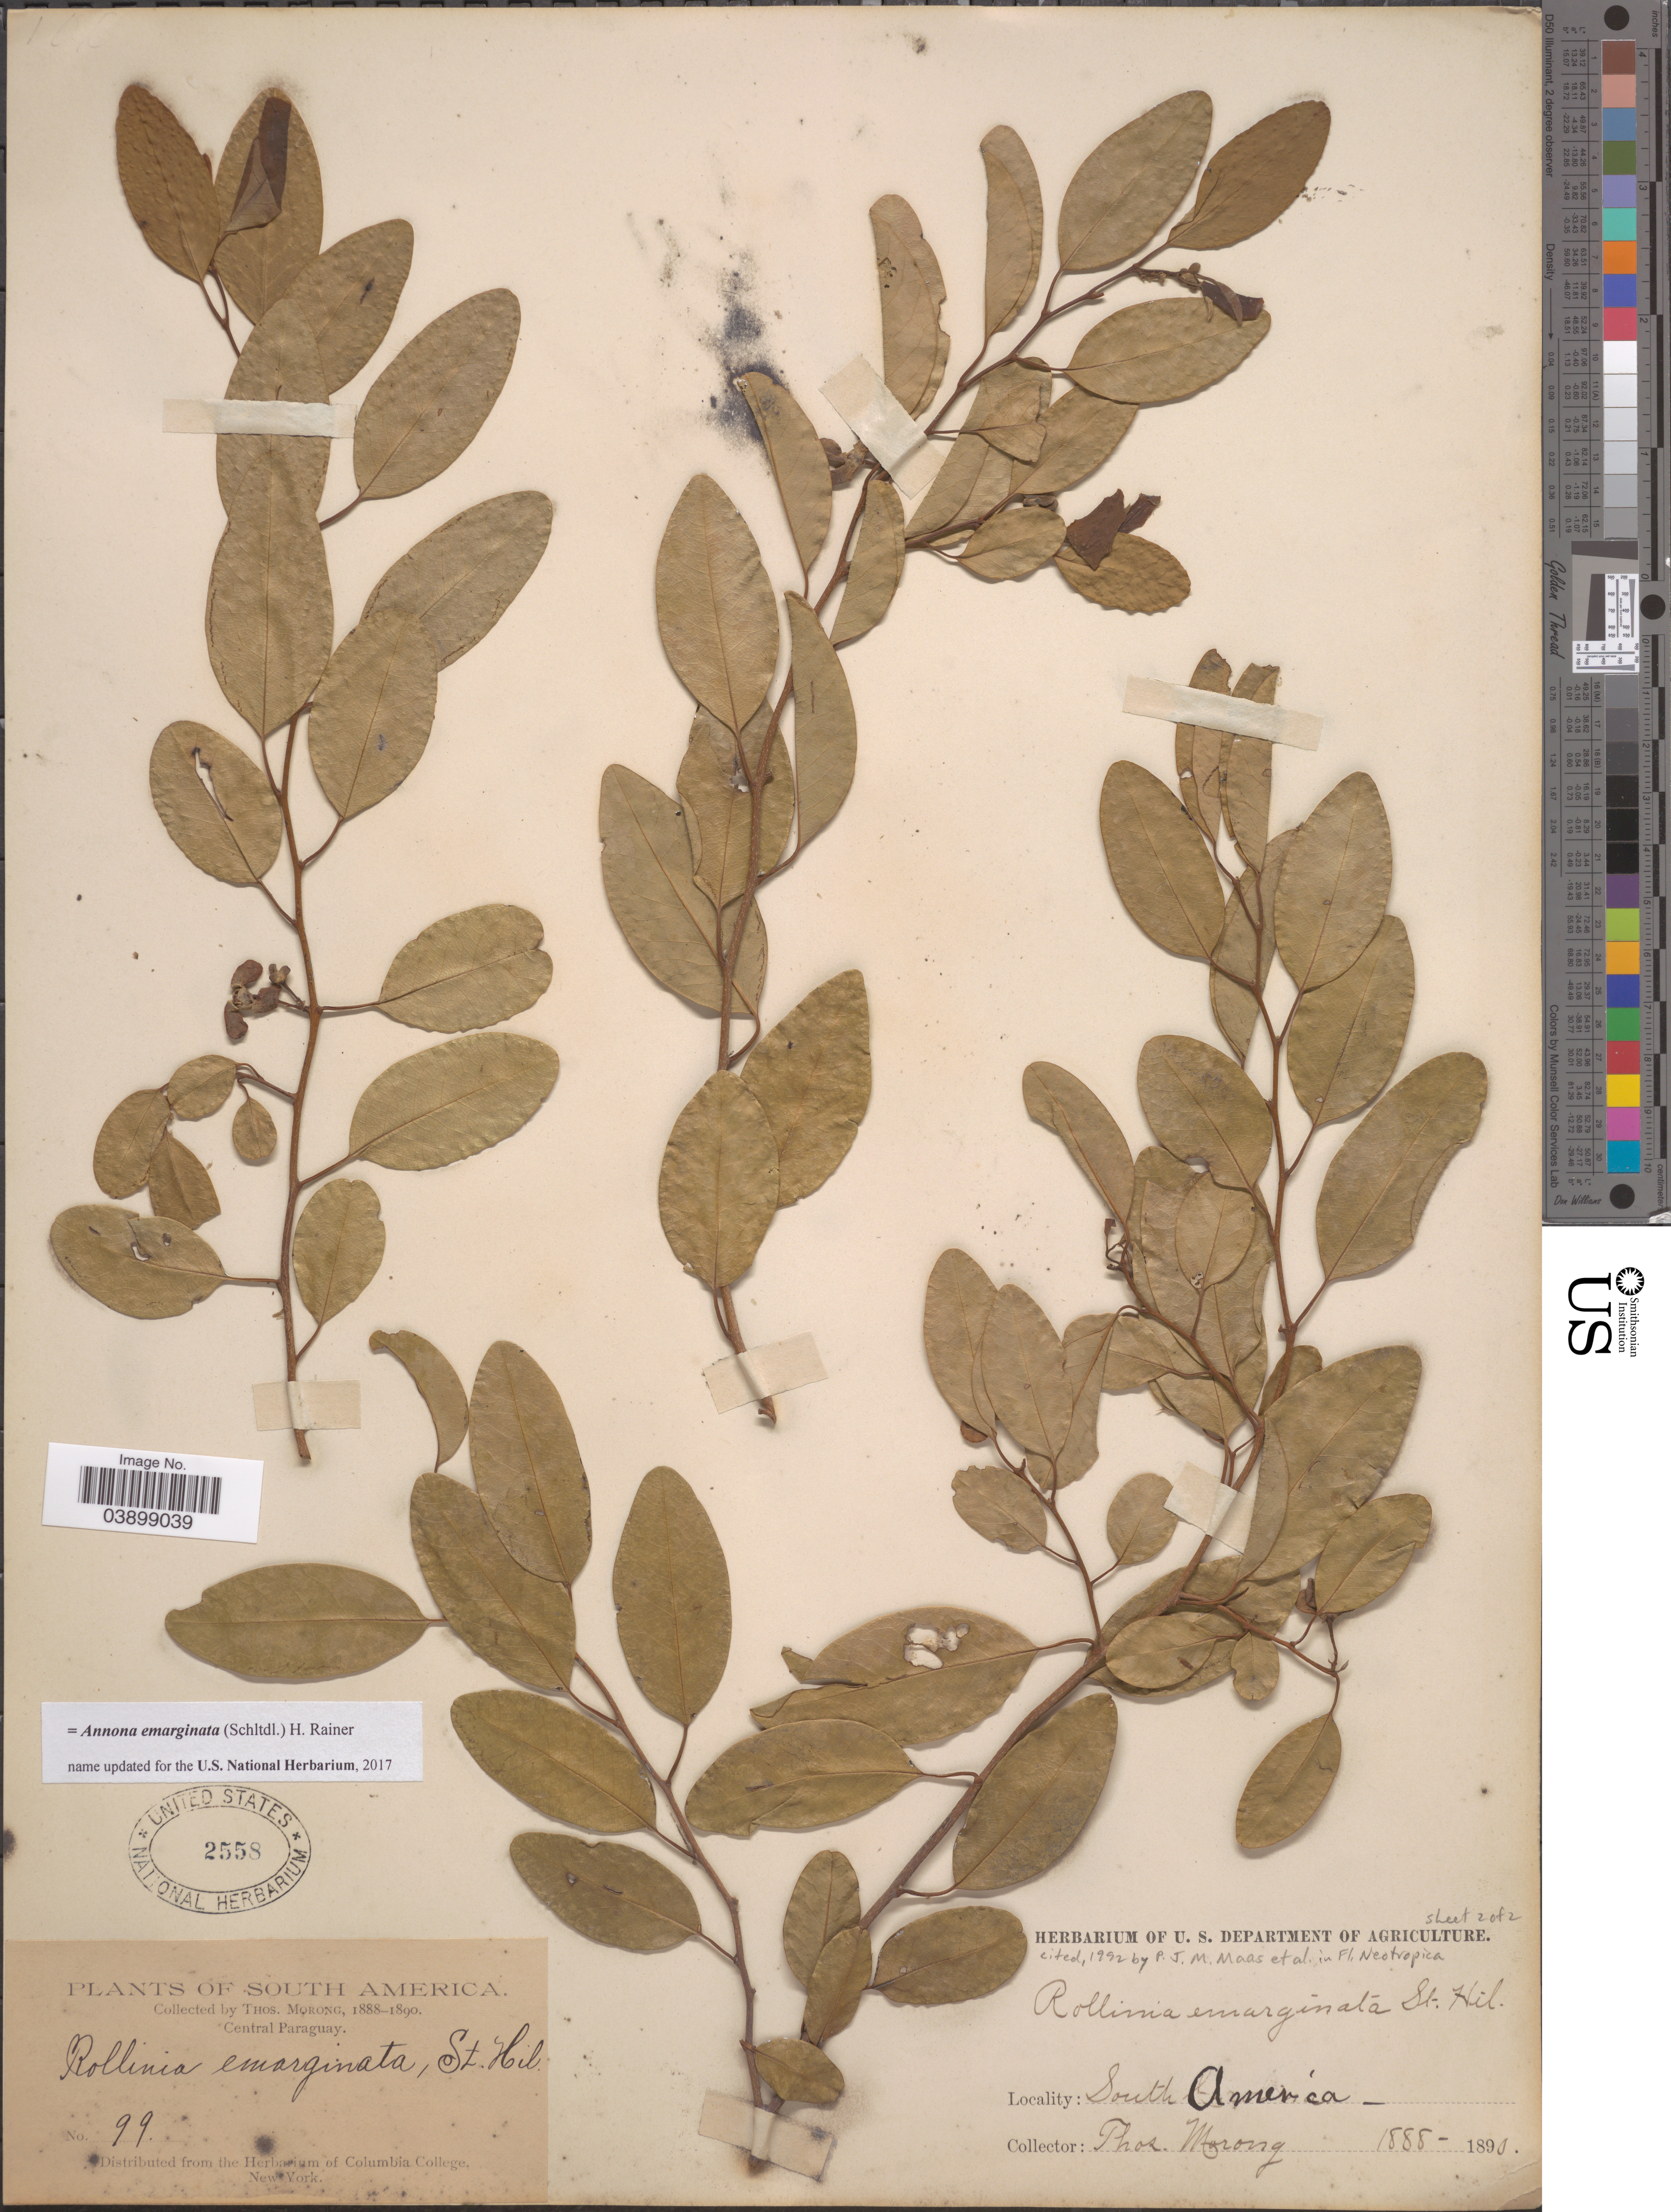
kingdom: Plantae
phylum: Tracheophyta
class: Magnoliopsida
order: Magnoliales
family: Annonaceae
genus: Annona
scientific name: Annona emarginata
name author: (Schltdl.) H. Rainer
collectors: ex herb. T. Morong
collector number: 99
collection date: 1888/1890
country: Paraguay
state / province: Central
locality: Central Paraguay.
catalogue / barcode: US 2558